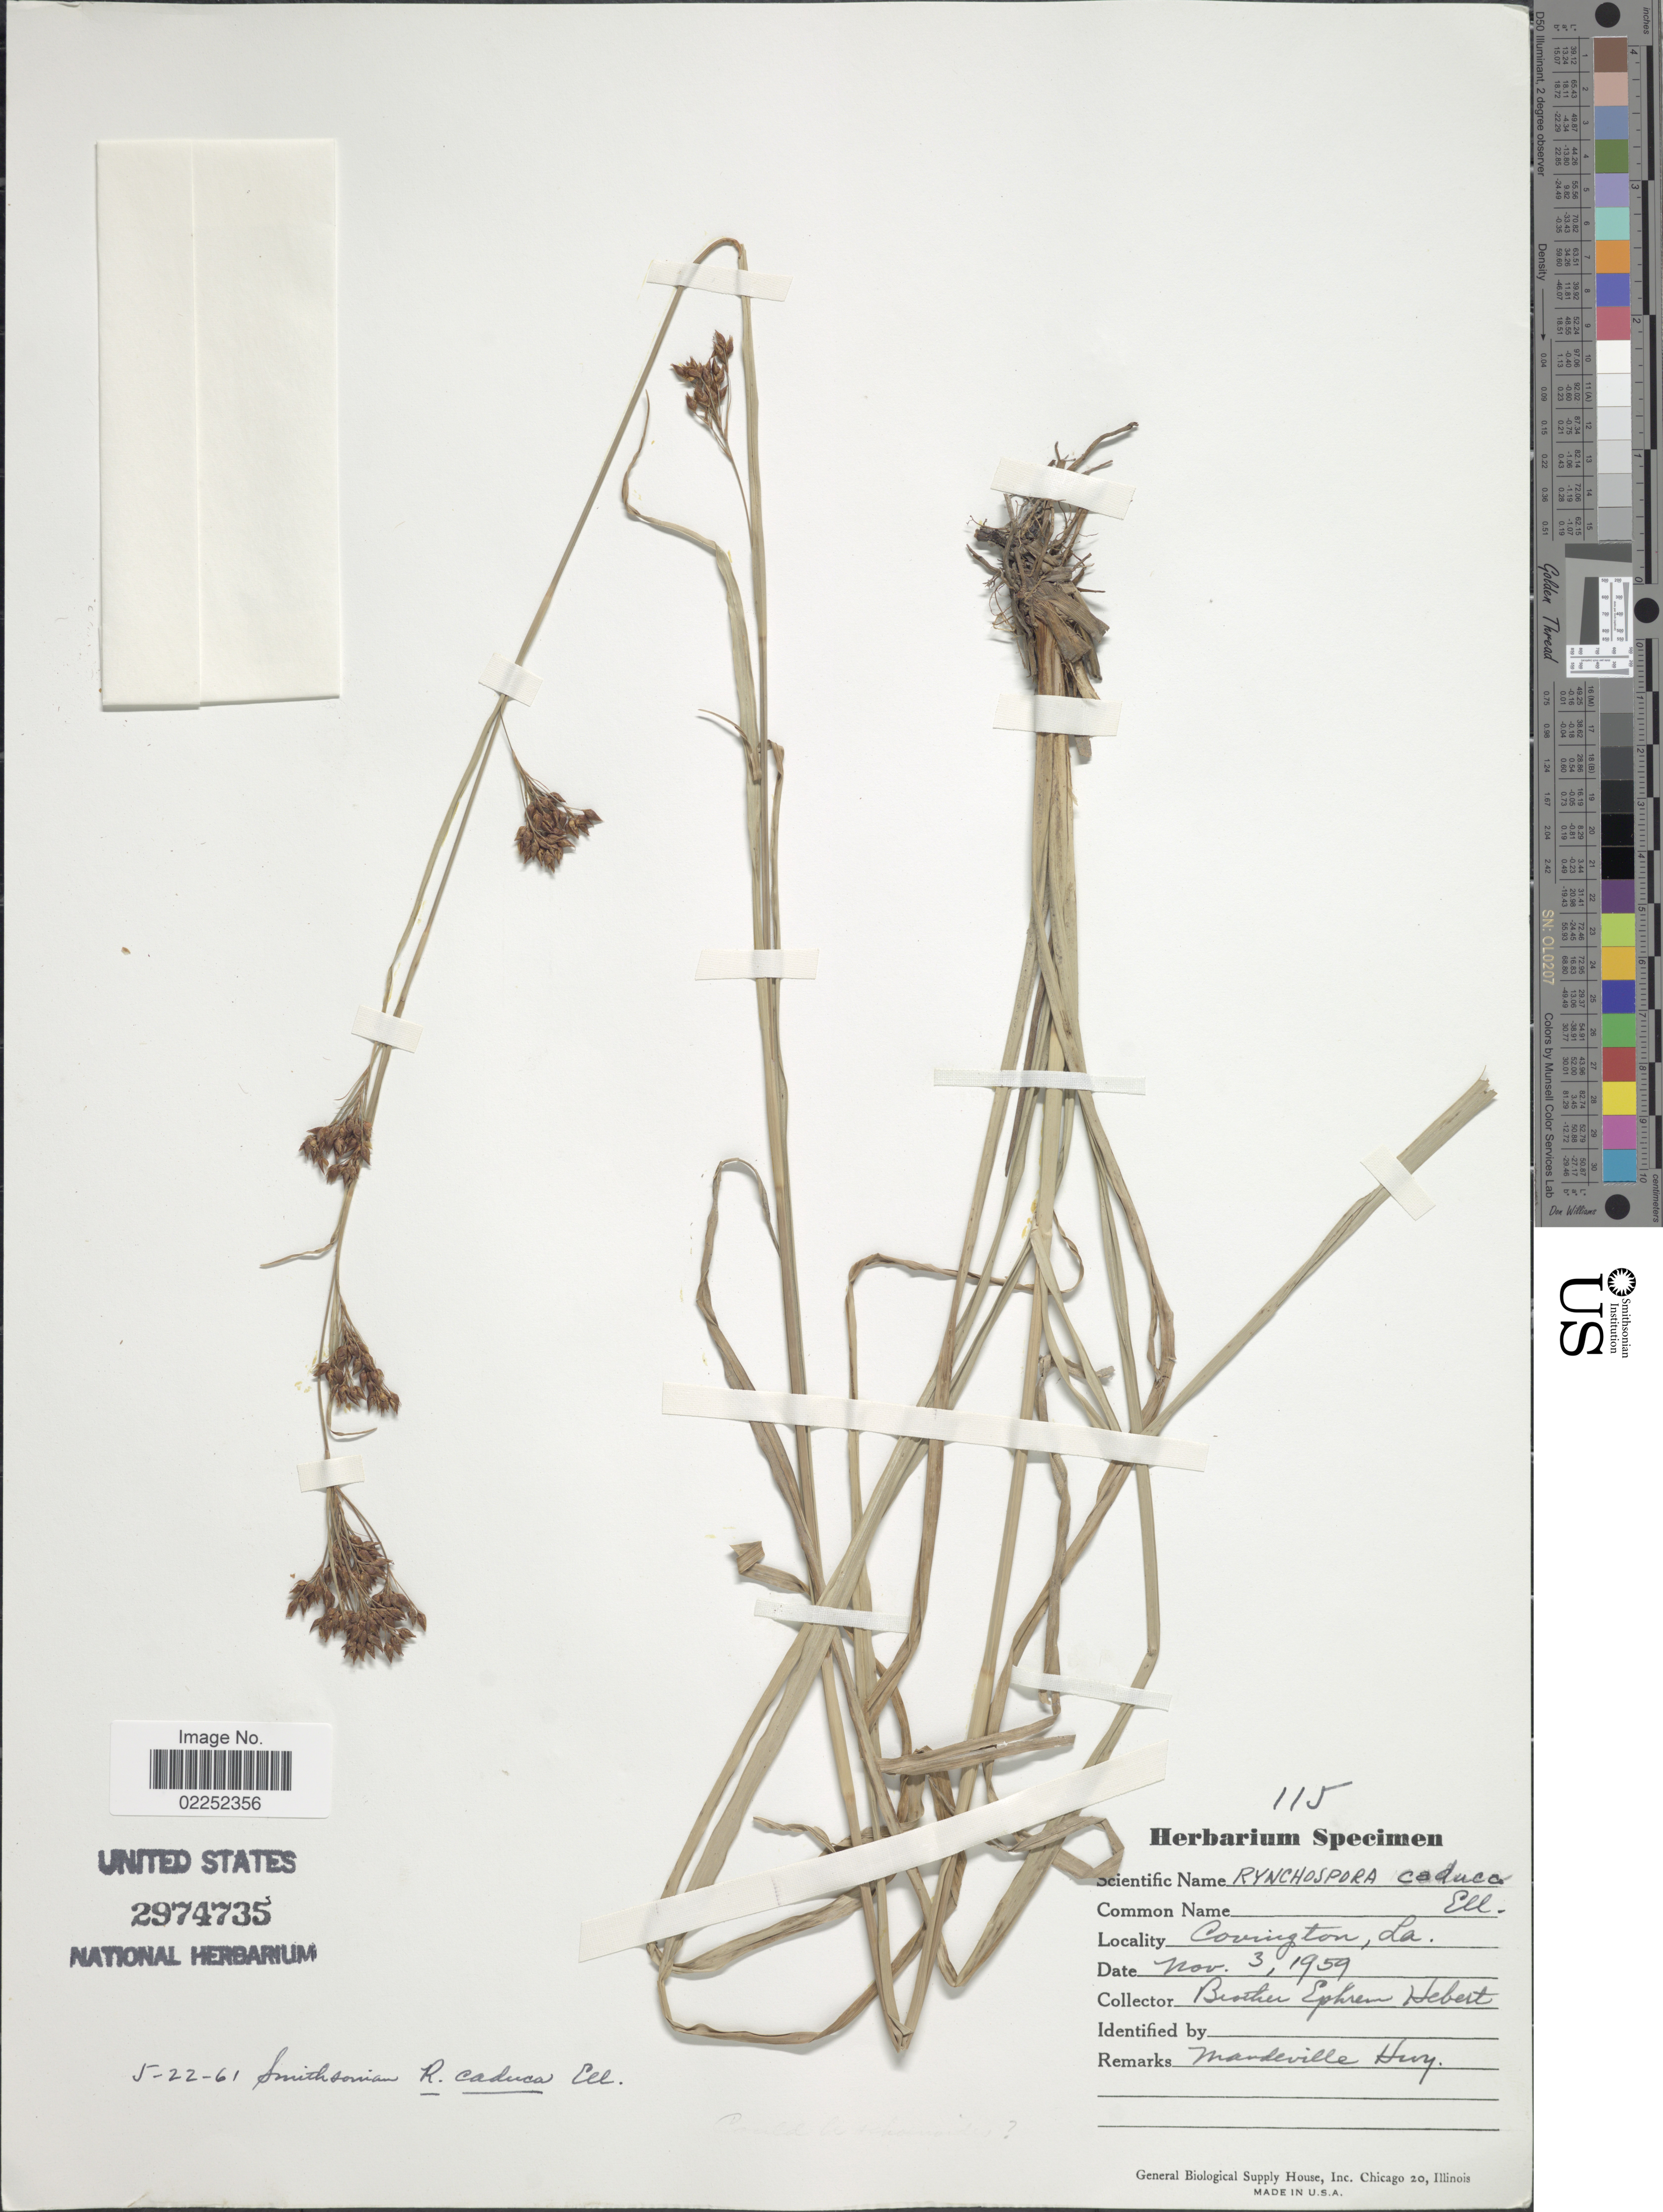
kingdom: Plantae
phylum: Tracheophyta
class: Liliopsida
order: Poales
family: Cyperaceae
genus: Rhynchospora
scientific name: Rhynchospora caduca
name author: Elliott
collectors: E. Hebert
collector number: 115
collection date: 1959-11-03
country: United States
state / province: Louisiana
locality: Covington, Mandeville Hw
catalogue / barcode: US 2974735